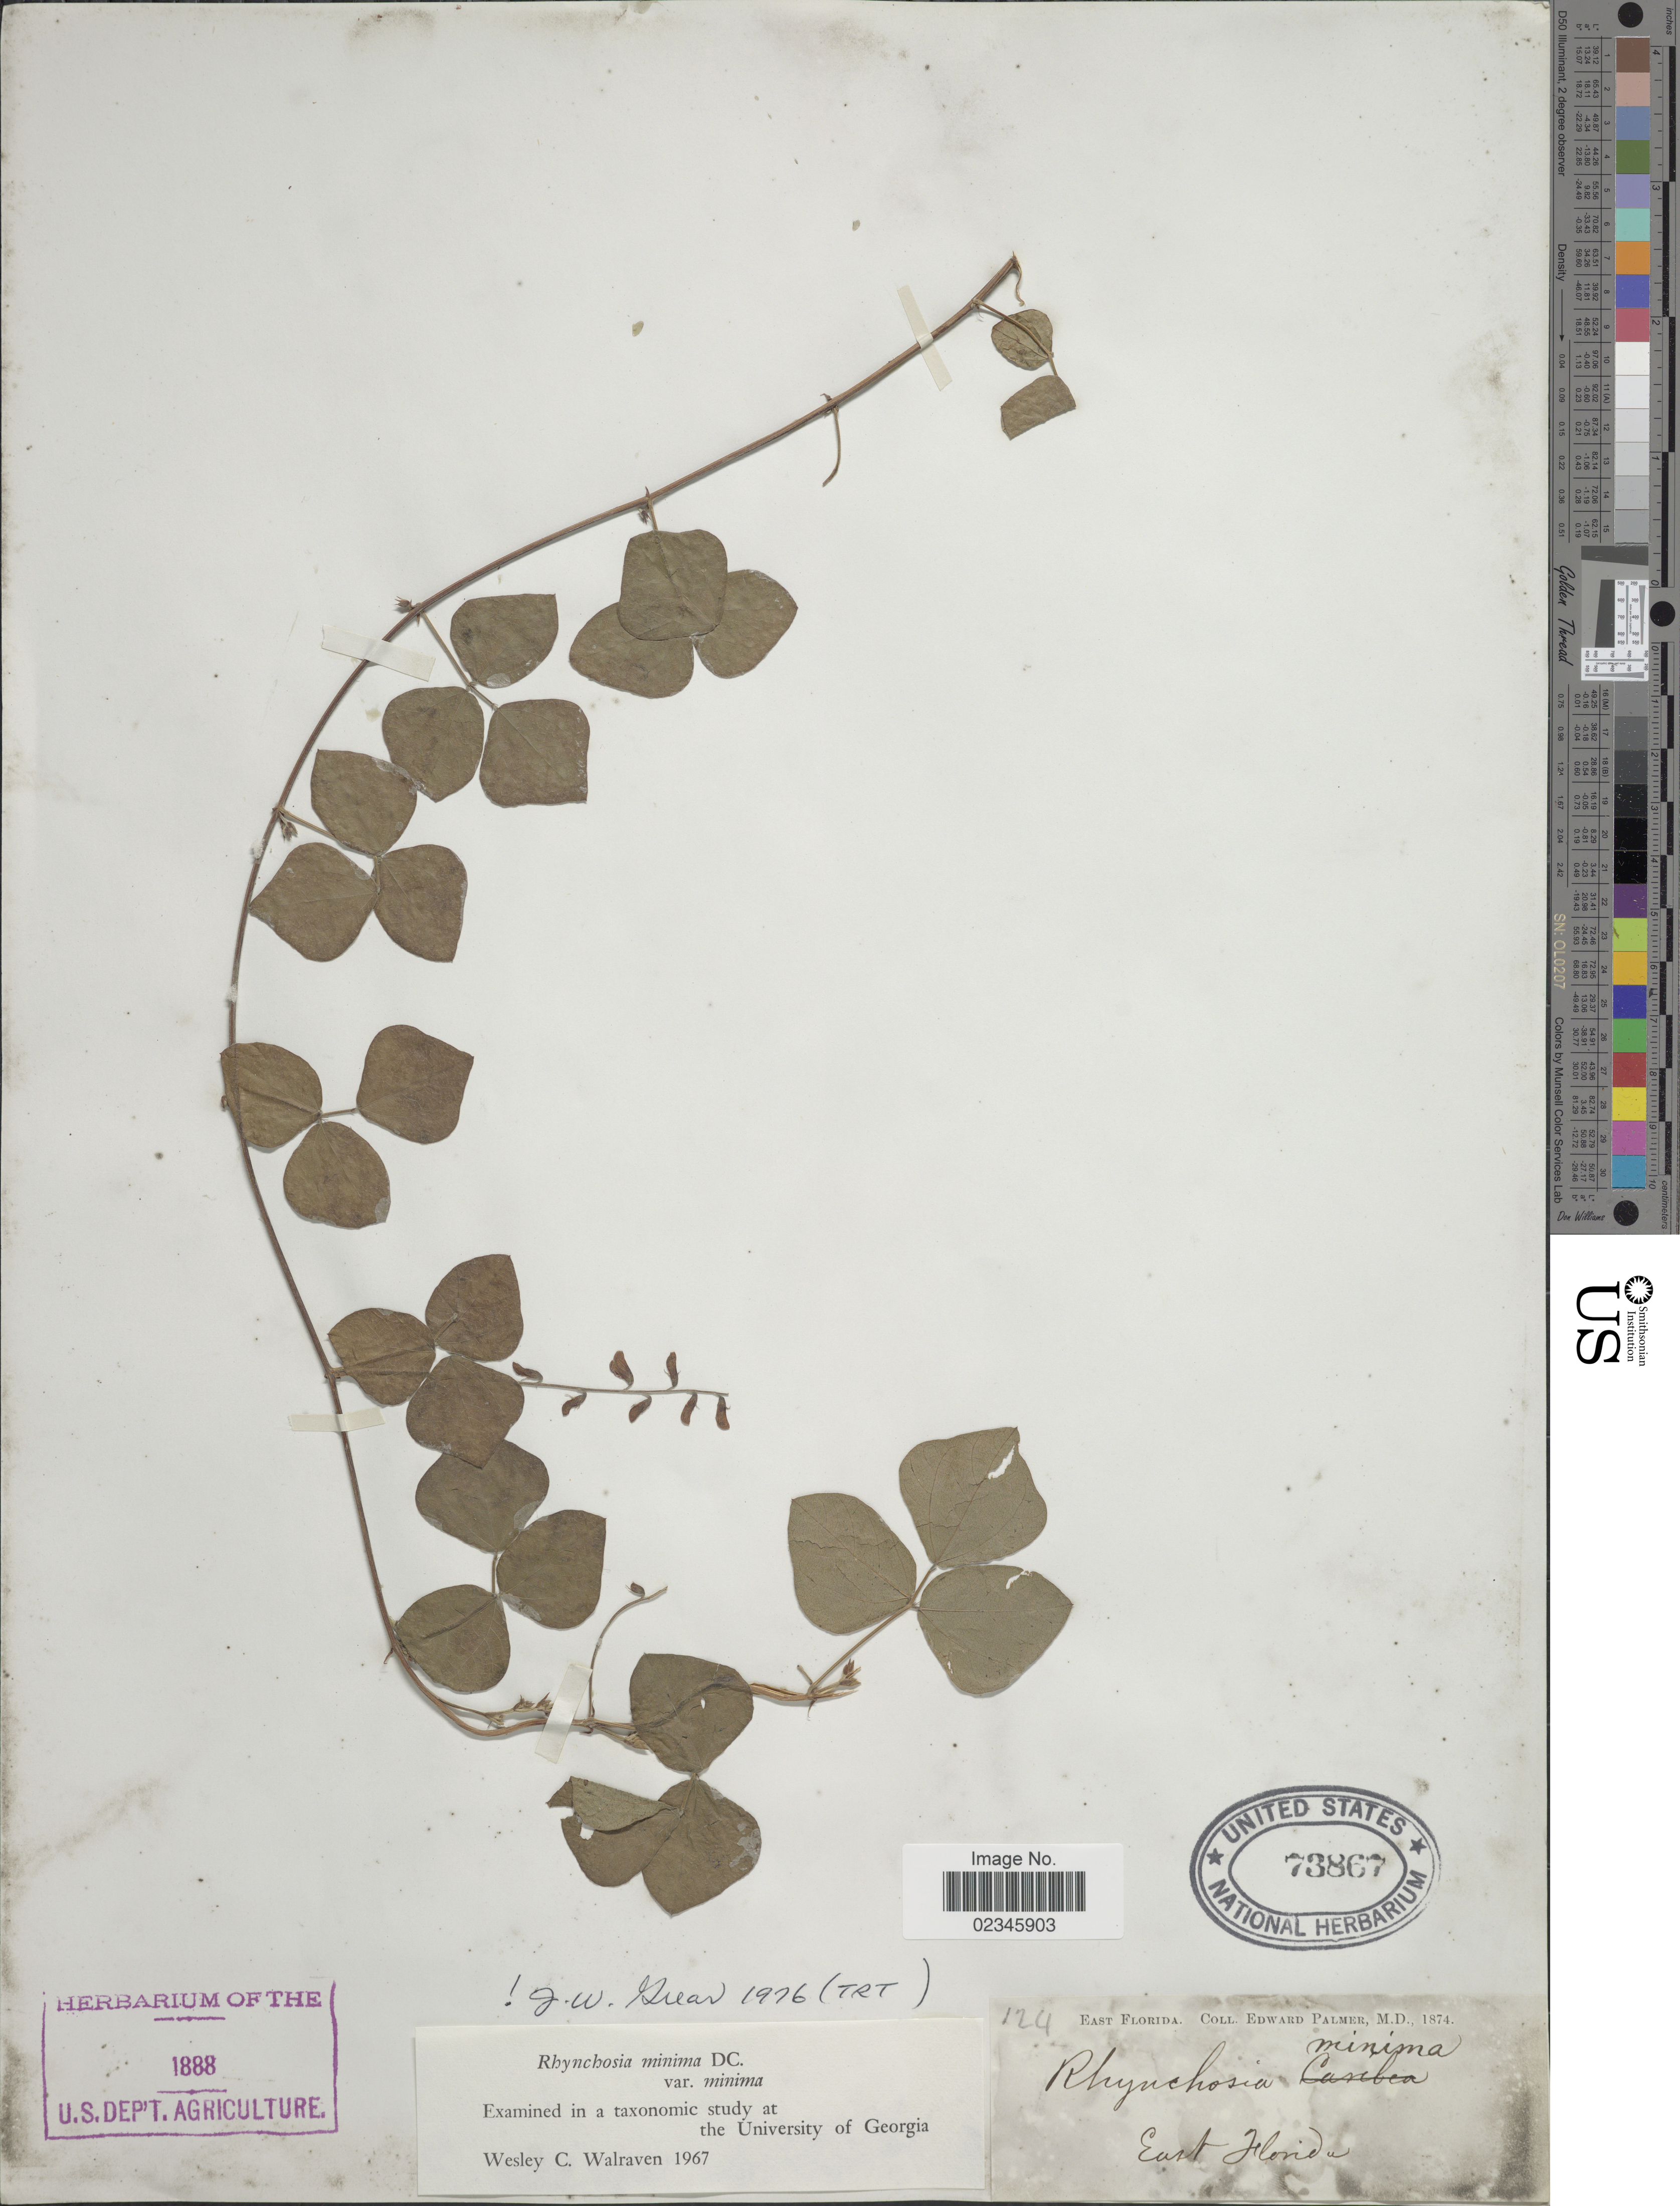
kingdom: Plantae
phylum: Tracheophyta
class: Magnoliopsida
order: Fabales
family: Fabaceae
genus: Rhynchosia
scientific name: Rhynchosia minima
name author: (L.) DC.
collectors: E. Palmer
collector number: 124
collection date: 1874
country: United States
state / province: Florida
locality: East Florida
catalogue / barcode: US 73867